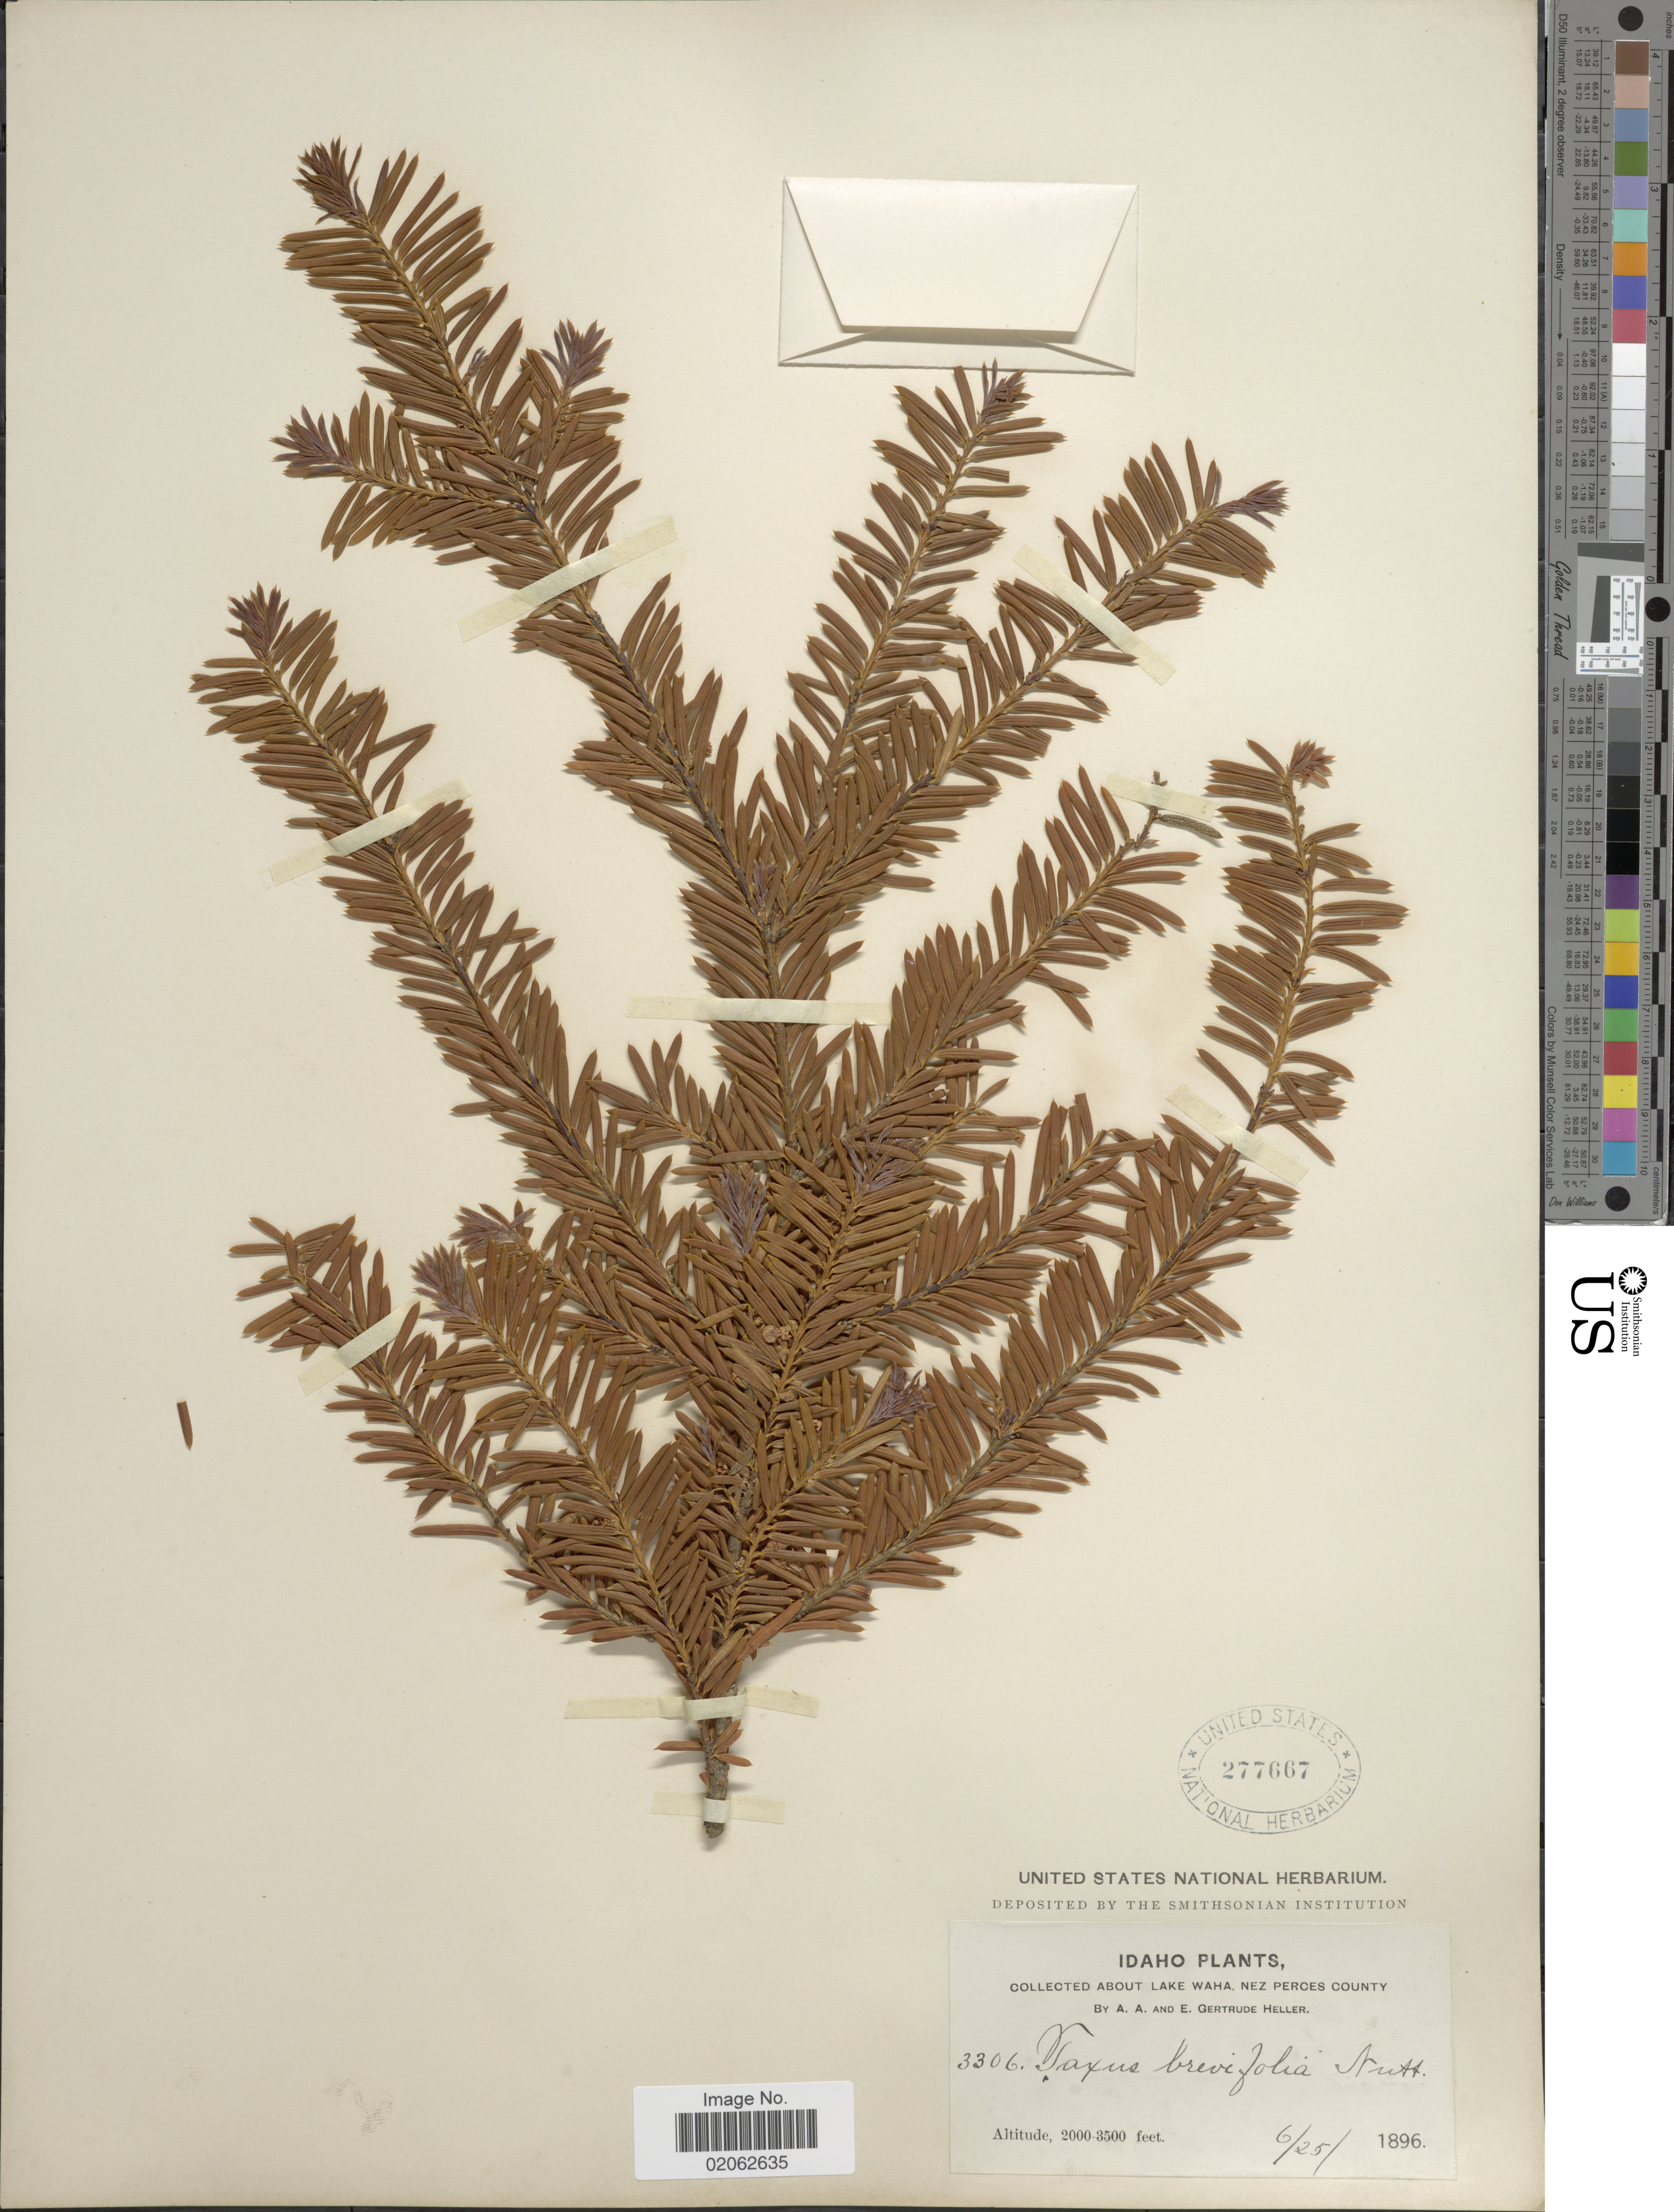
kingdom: Plantae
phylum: Tracheophyta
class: Pinopsida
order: Pinales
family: Taxaceae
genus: Taxus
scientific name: Taxus brevifolia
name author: Nutt.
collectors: A. A. Heller & E. Gertrude Heller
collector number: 3306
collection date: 1896-06-25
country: United States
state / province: Idaho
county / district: Nez Perce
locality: About Lake Waha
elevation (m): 610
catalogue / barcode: US 277667